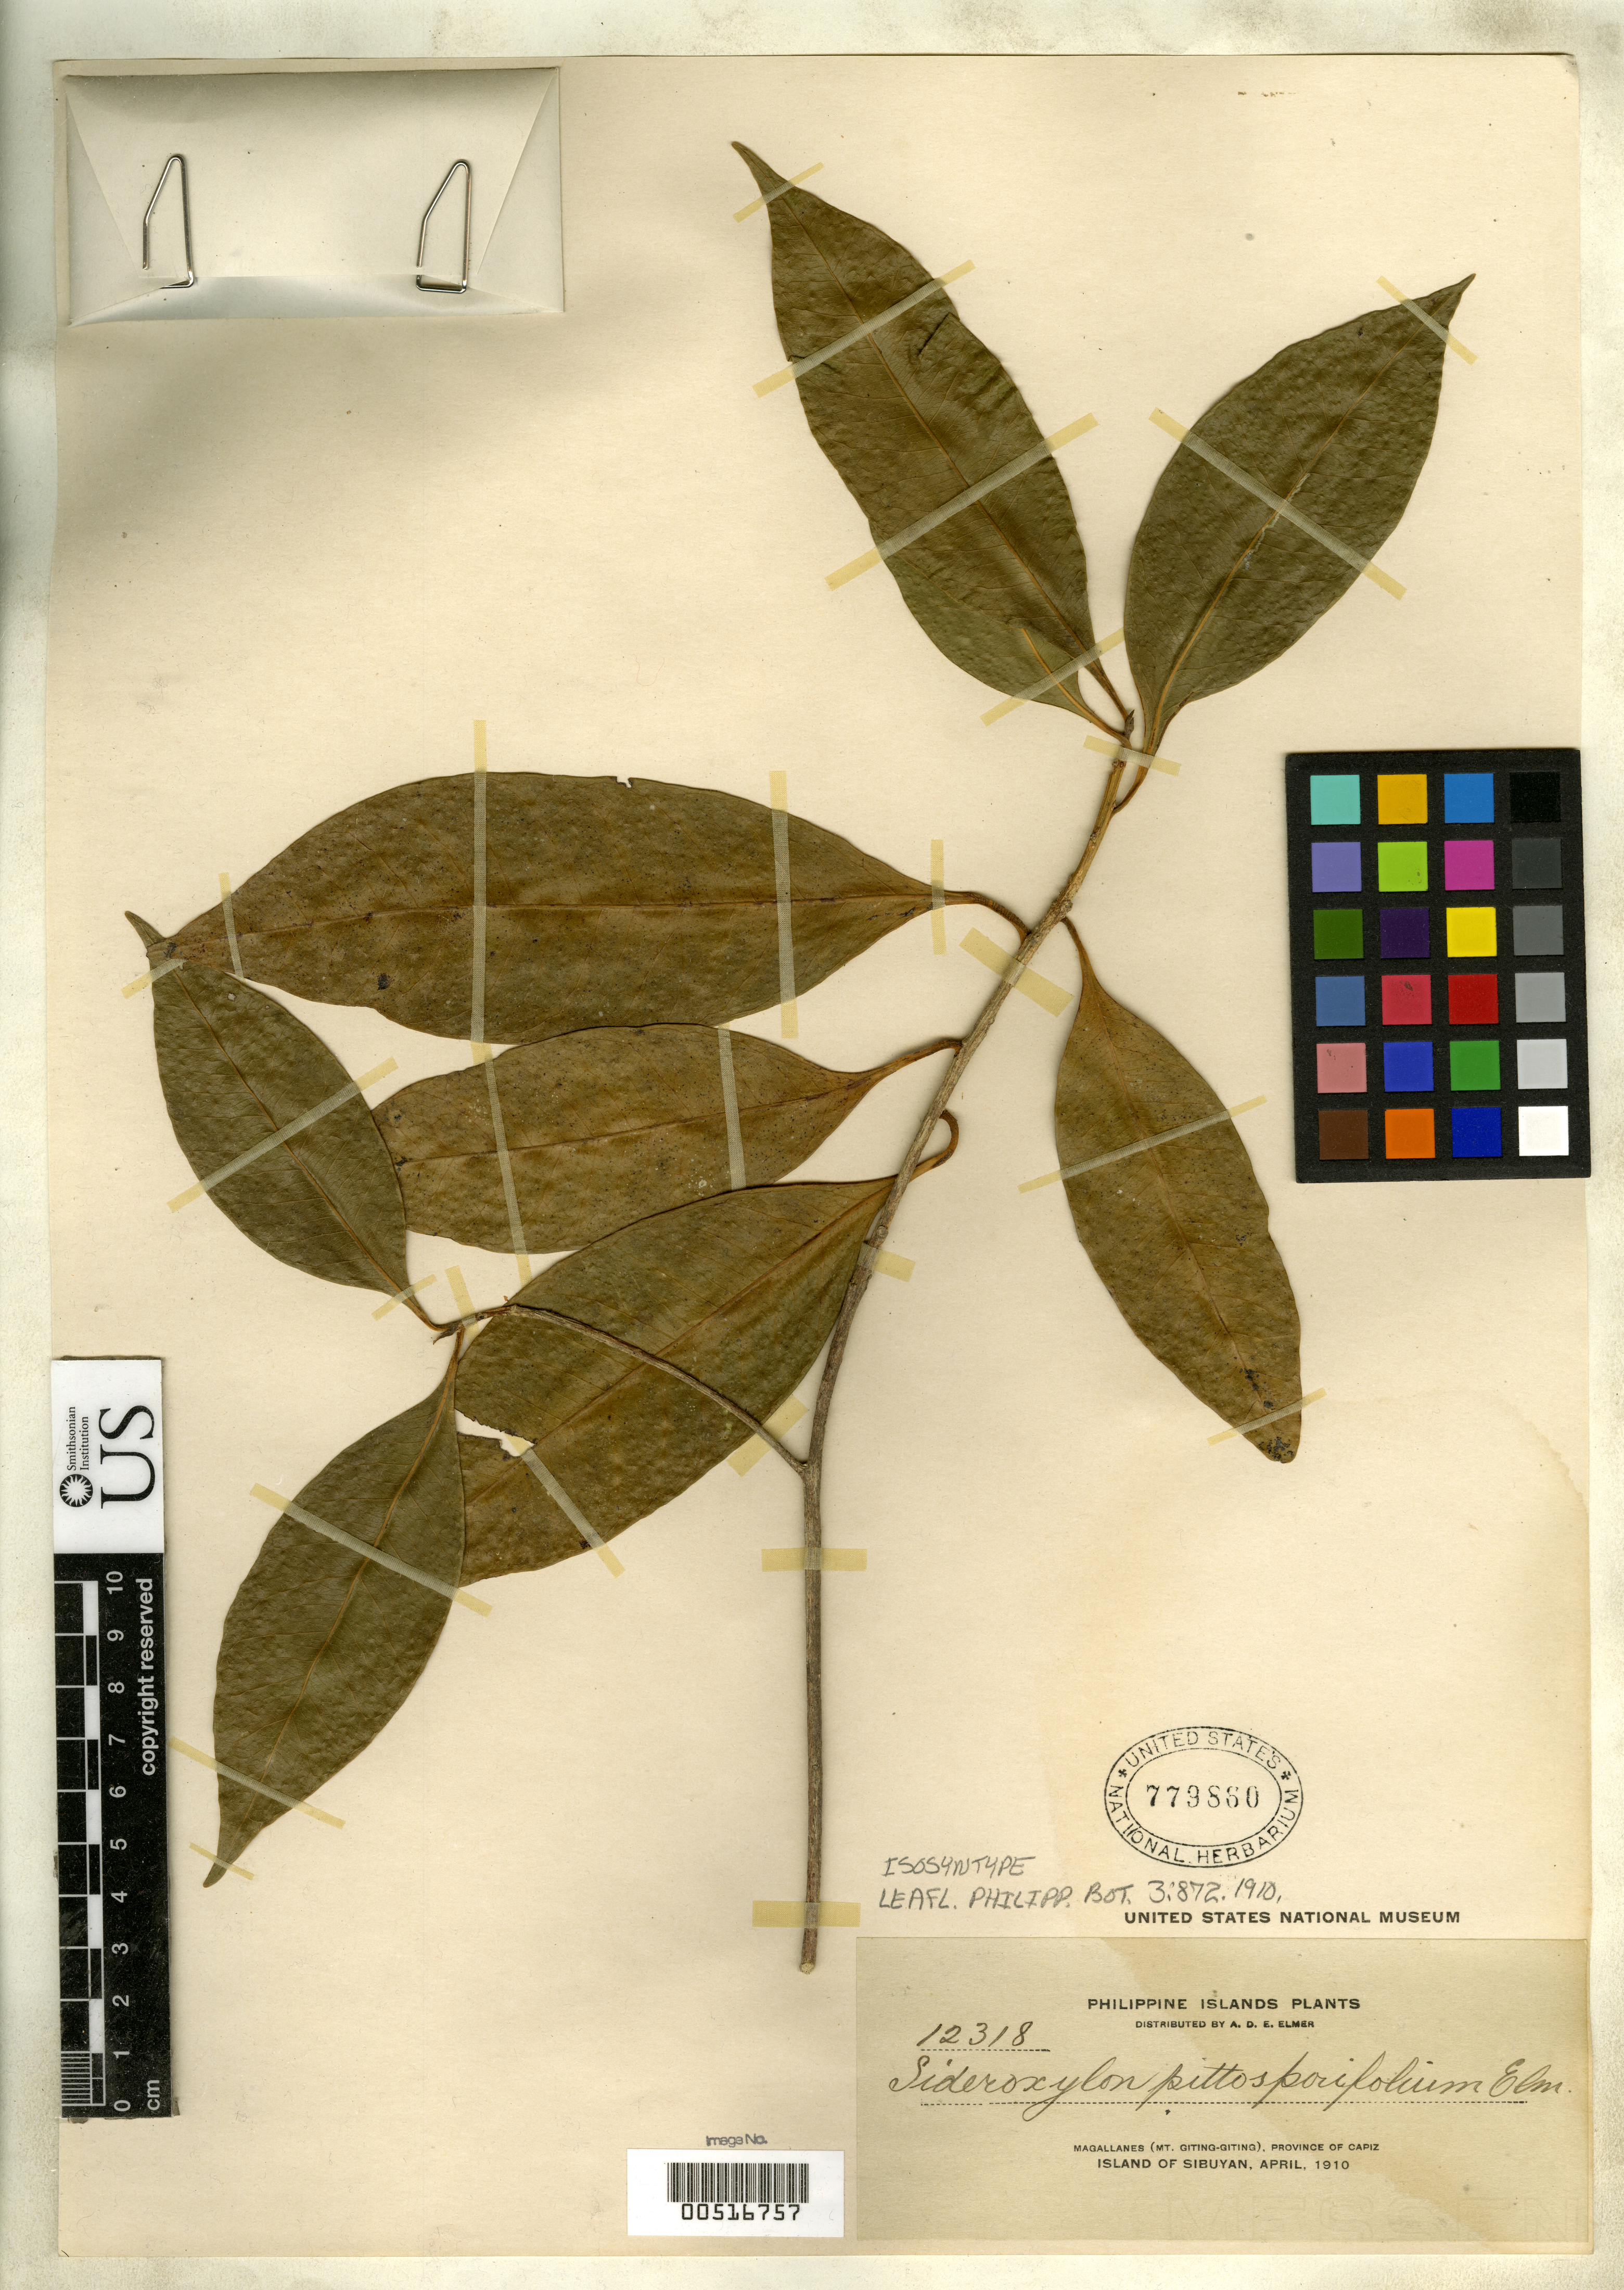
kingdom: Plantae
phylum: Tracheophyta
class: Magnoliopsida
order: Ericales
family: Sapotaceae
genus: Sideroxylon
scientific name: Sideroxylon pittosporifolium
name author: Elmer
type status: Isosyntype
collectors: A. D. E. Elmer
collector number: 12318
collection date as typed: Apr 1910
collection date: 1910-04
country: Philippines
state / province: Mimaropa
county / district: Romblon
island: Sibuyan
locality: Magallanes (Mt. Giting-Giting), Province of Capiz, Island of Sibuyan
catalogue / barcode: US 779860